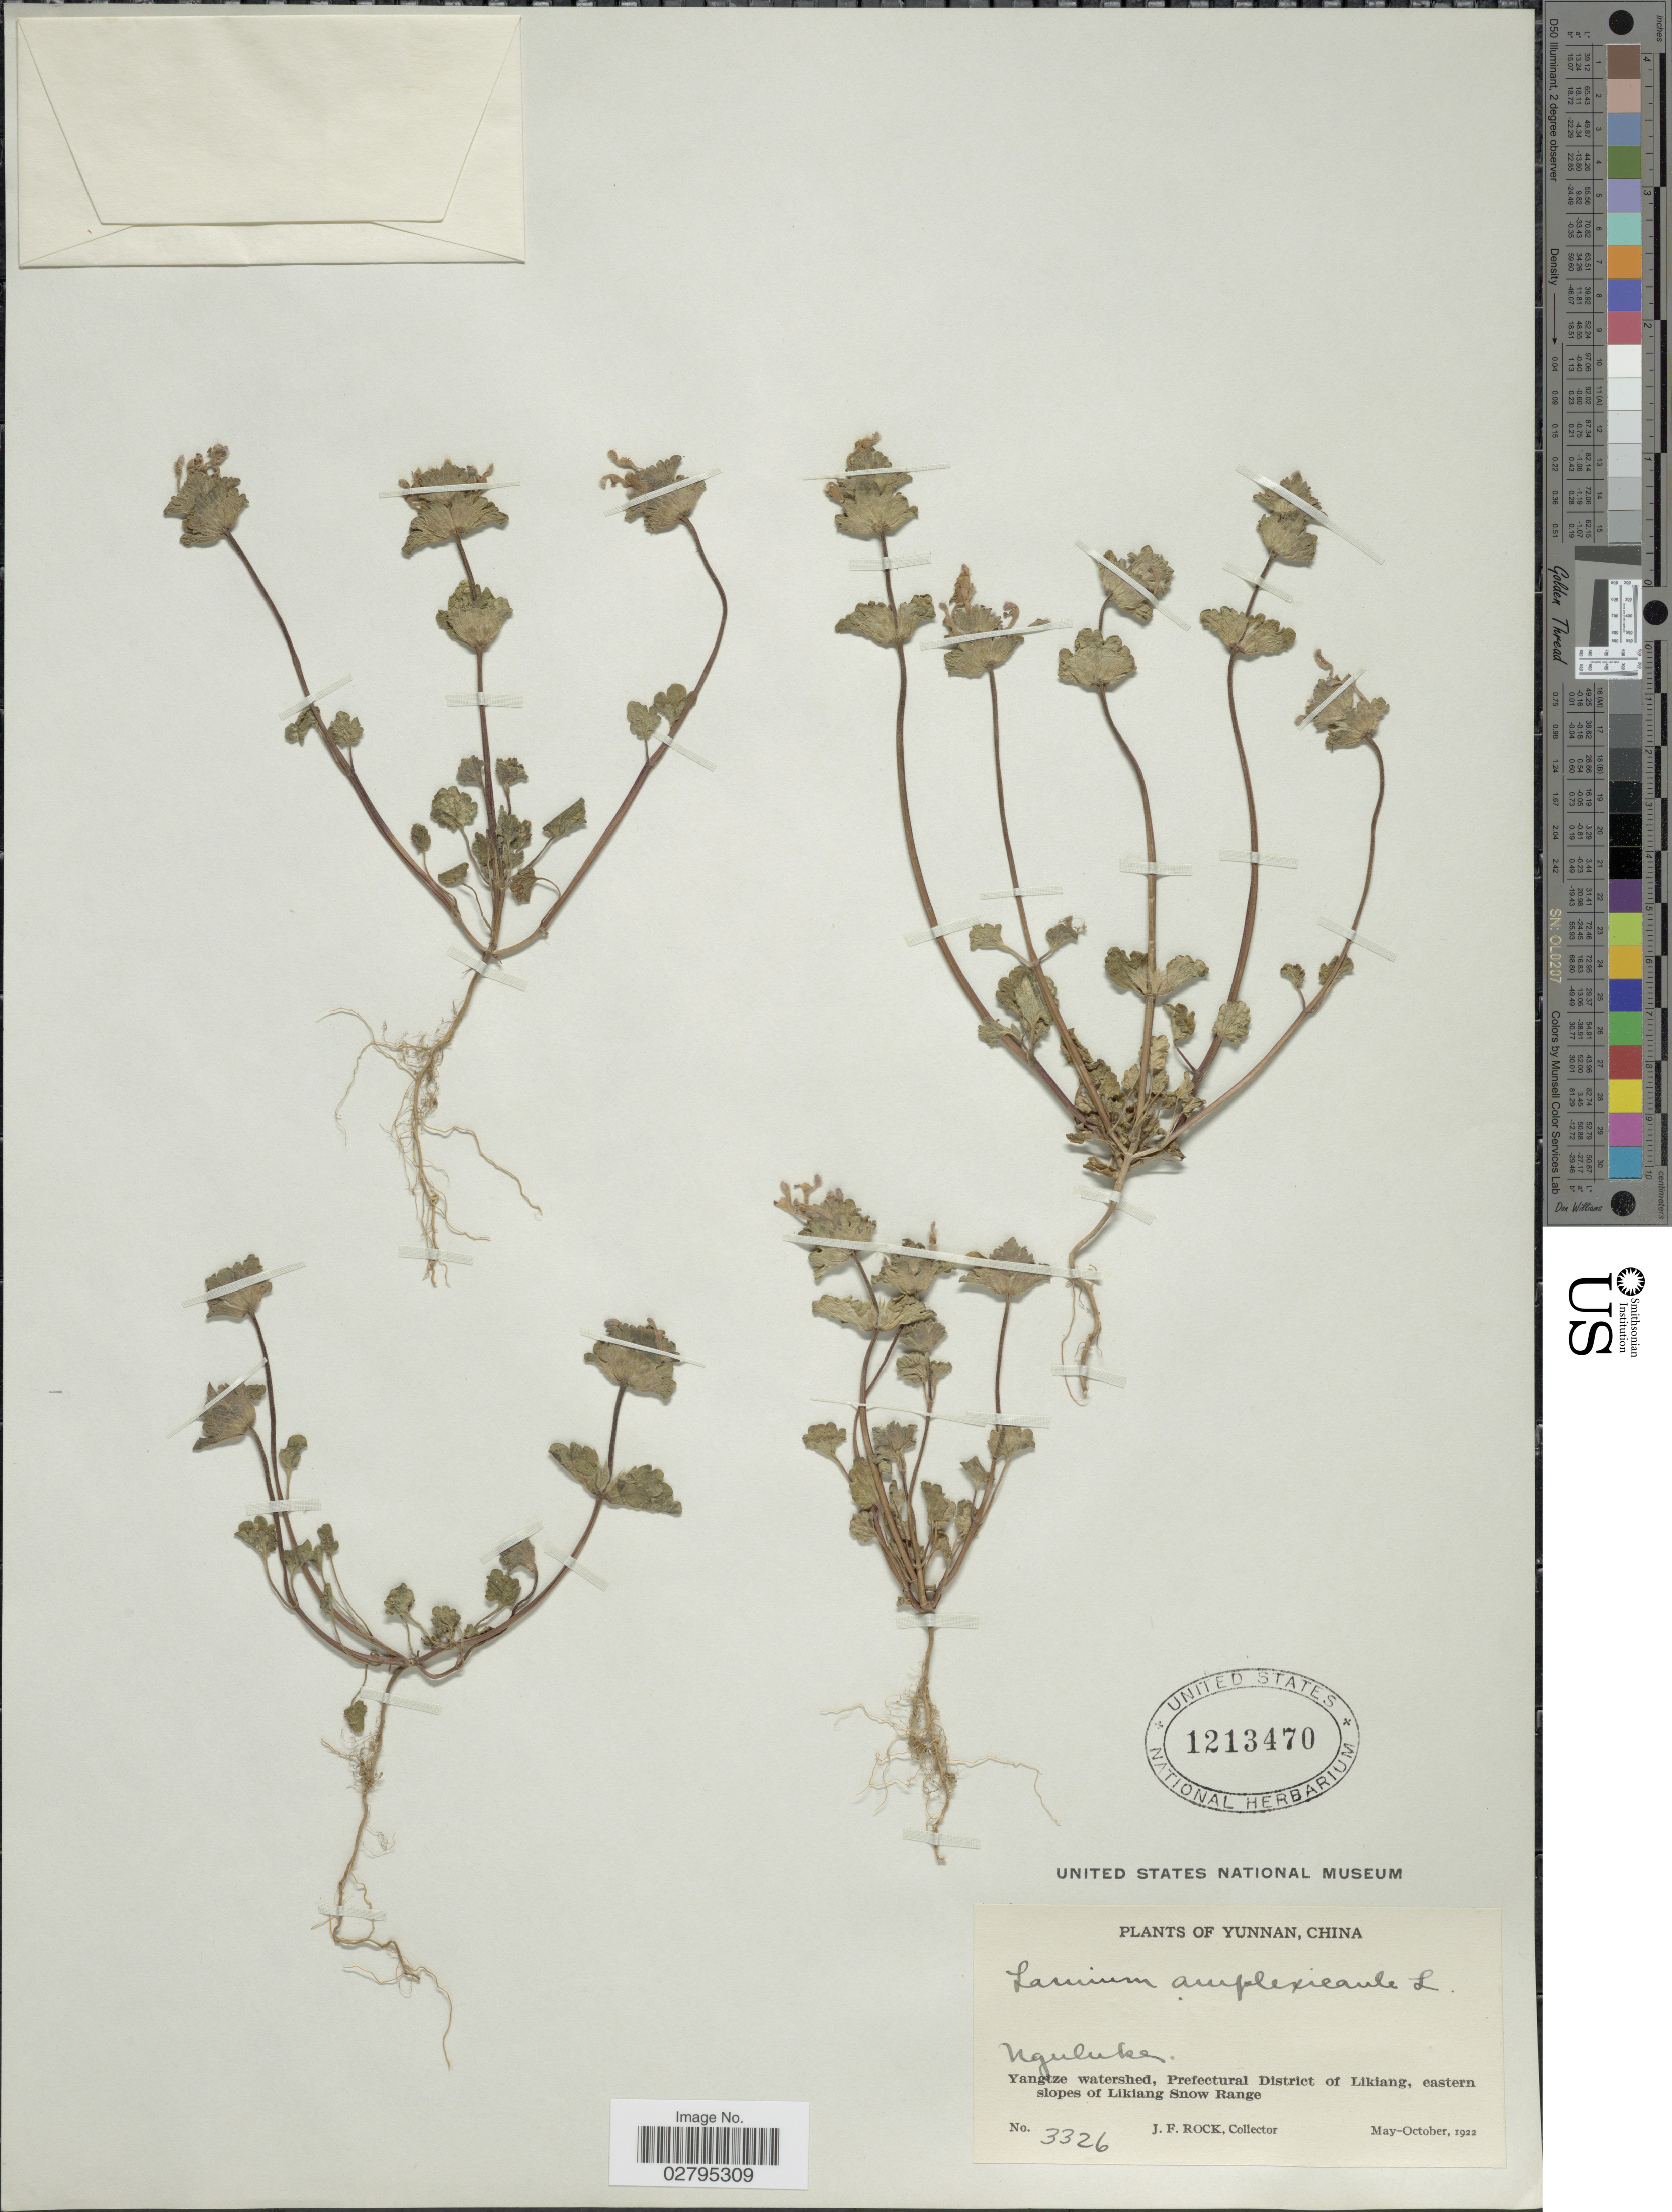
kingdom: Plantae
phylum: Tracheophyta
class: Magnoliopsida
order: Lamiales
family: Lamiaceae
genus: Lamium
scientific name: Lamium amplexicaule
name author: L.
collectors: J. Rock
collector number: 3326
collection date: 1922-05/1922-10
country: China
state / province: Yunnan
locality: Nguluke, Yangtze watershed, Prefectural District of Likiang, eastern slopes of Likiang Snow Range.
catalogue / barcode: US 1213470